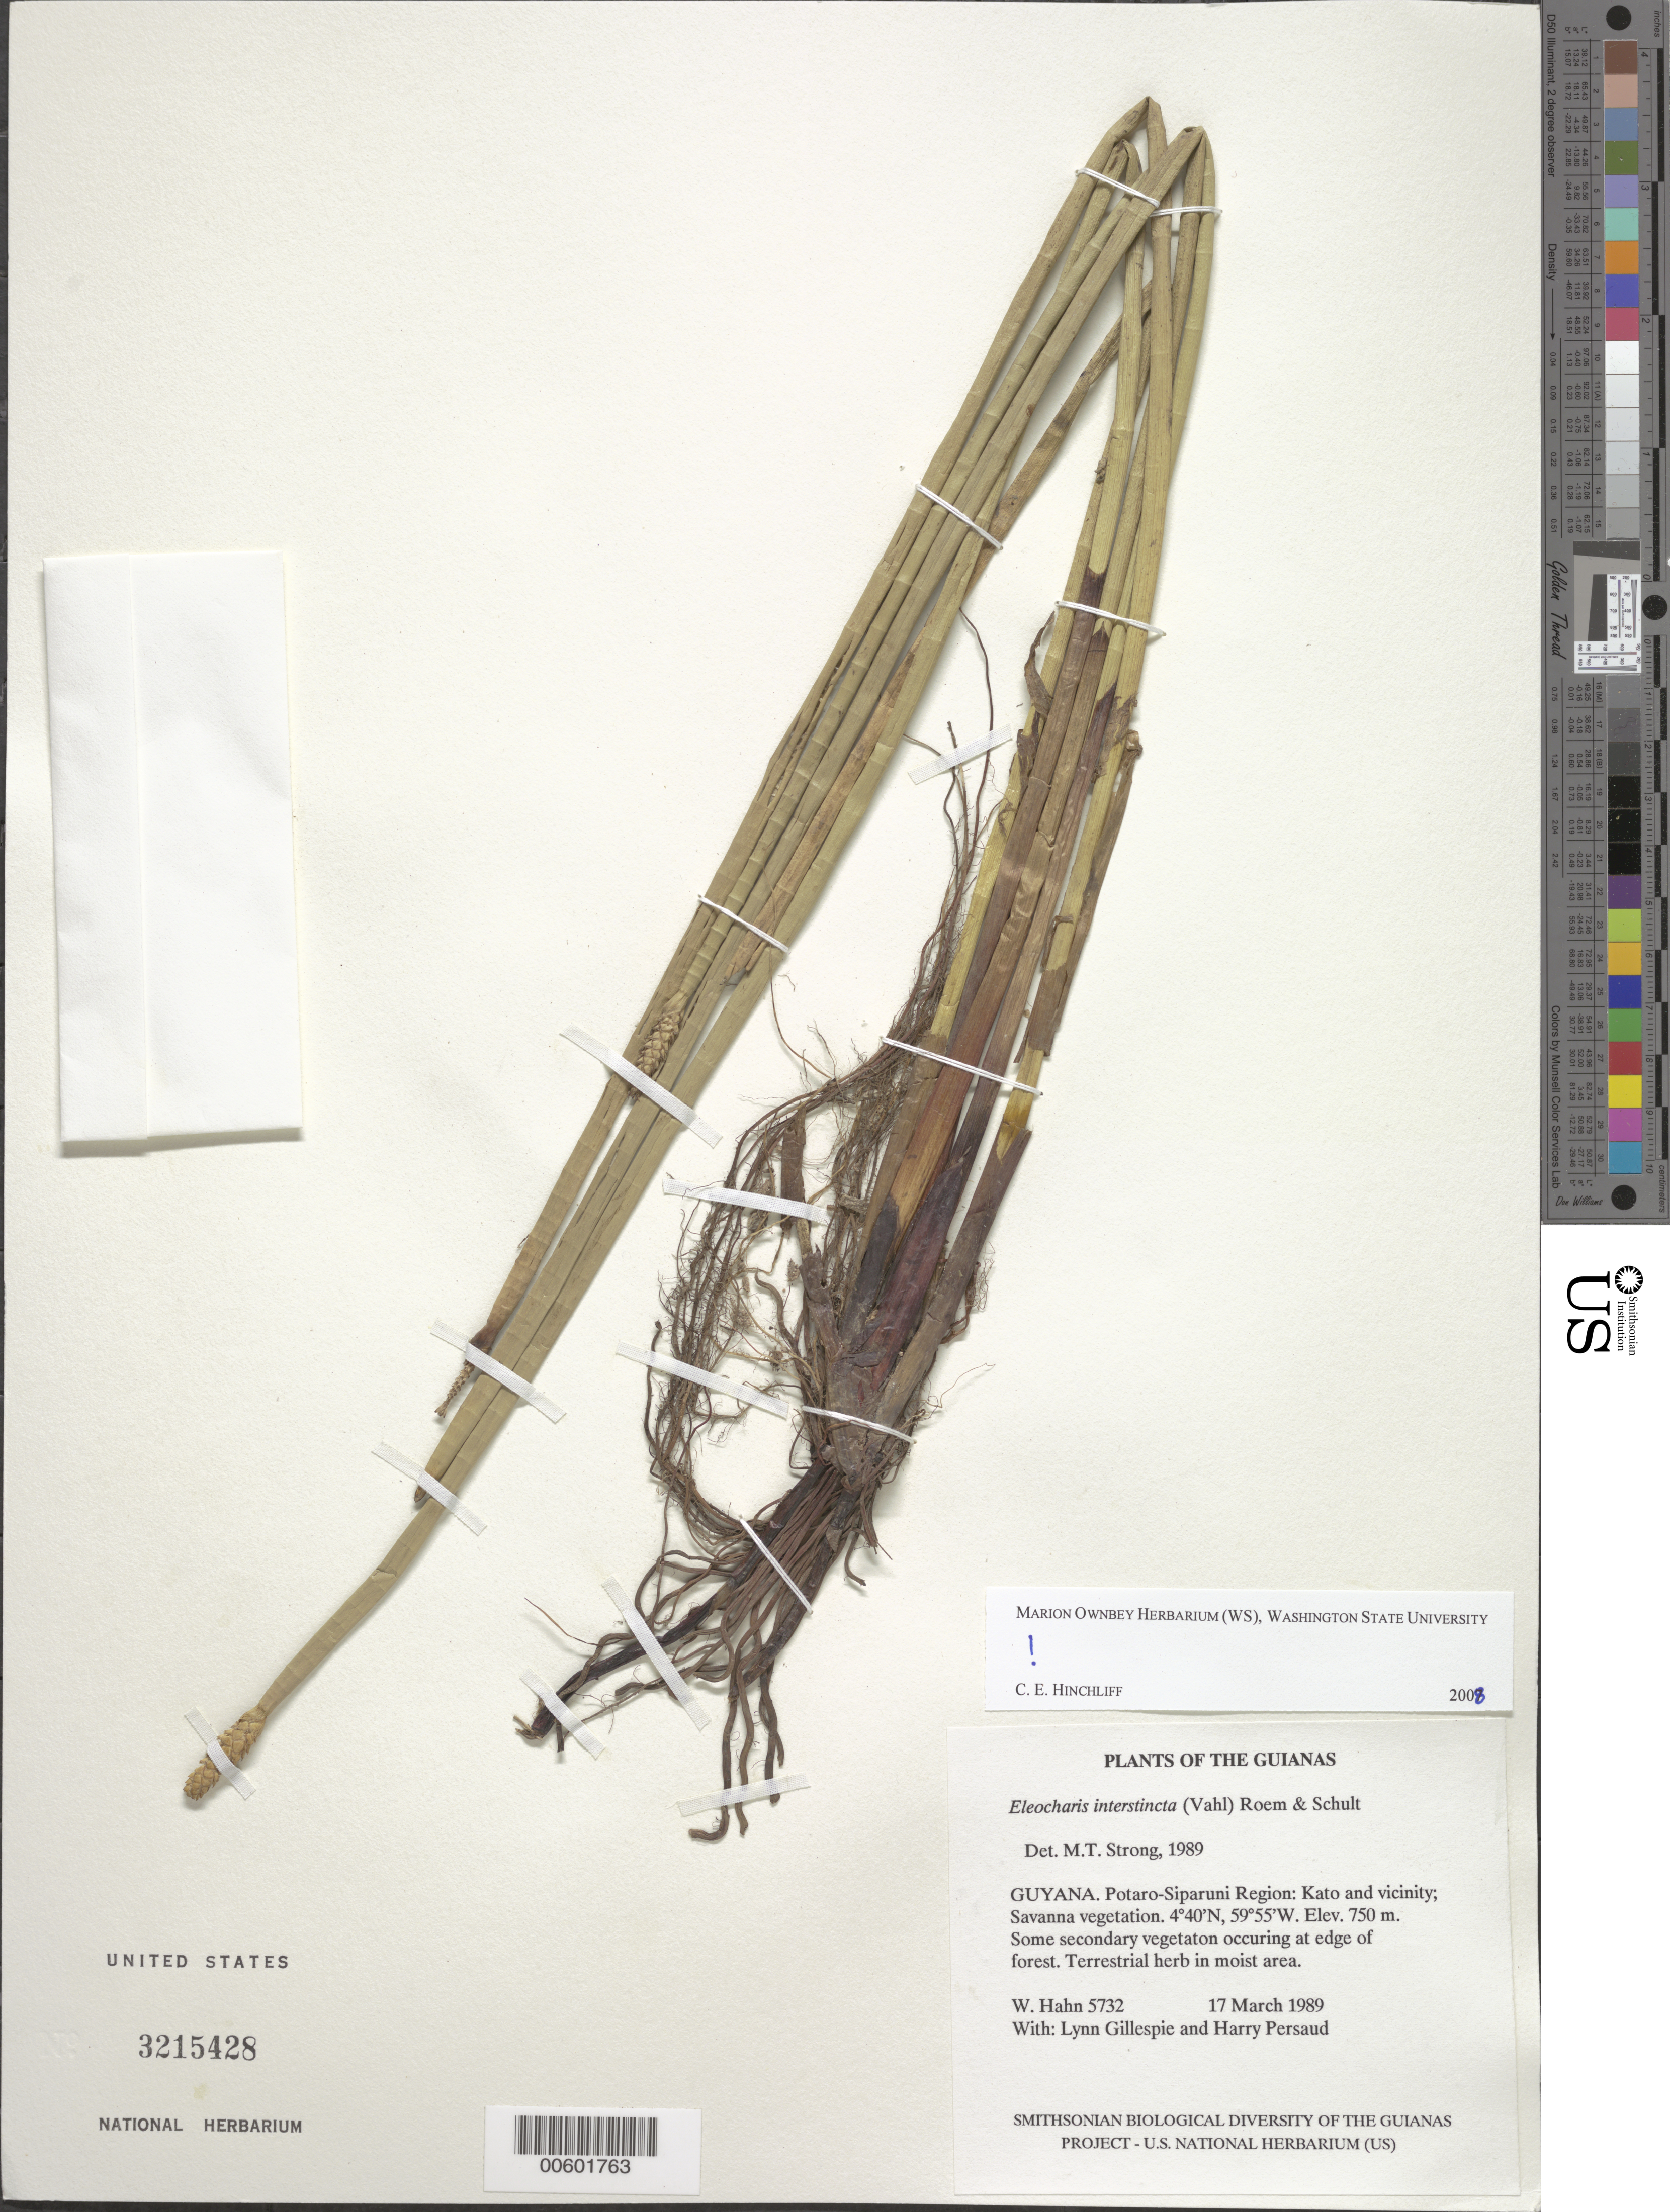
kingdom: Plantae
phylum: Tracheophyta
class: Liliopsida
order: Poales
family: Cyperaceae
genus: Eleocharis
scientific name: Eleocharis interstincta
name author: (Vahl) Roem. & Schult.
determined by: Strong, M. T., (US), Smithsonian Institution - National Museum of Natural History (UNITED STATES)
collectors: W. Hahn, L. J. Gillespie & H. Persaud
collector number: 5732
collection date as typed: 17 March 1989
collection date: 1989-03-17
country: Guyana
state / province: Potaro-Siparuni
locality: Kato and vicinity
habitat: Savanna vegetation. Some secondary vegetation occurring at edge of forest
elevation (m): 750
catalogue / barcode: US 3215428